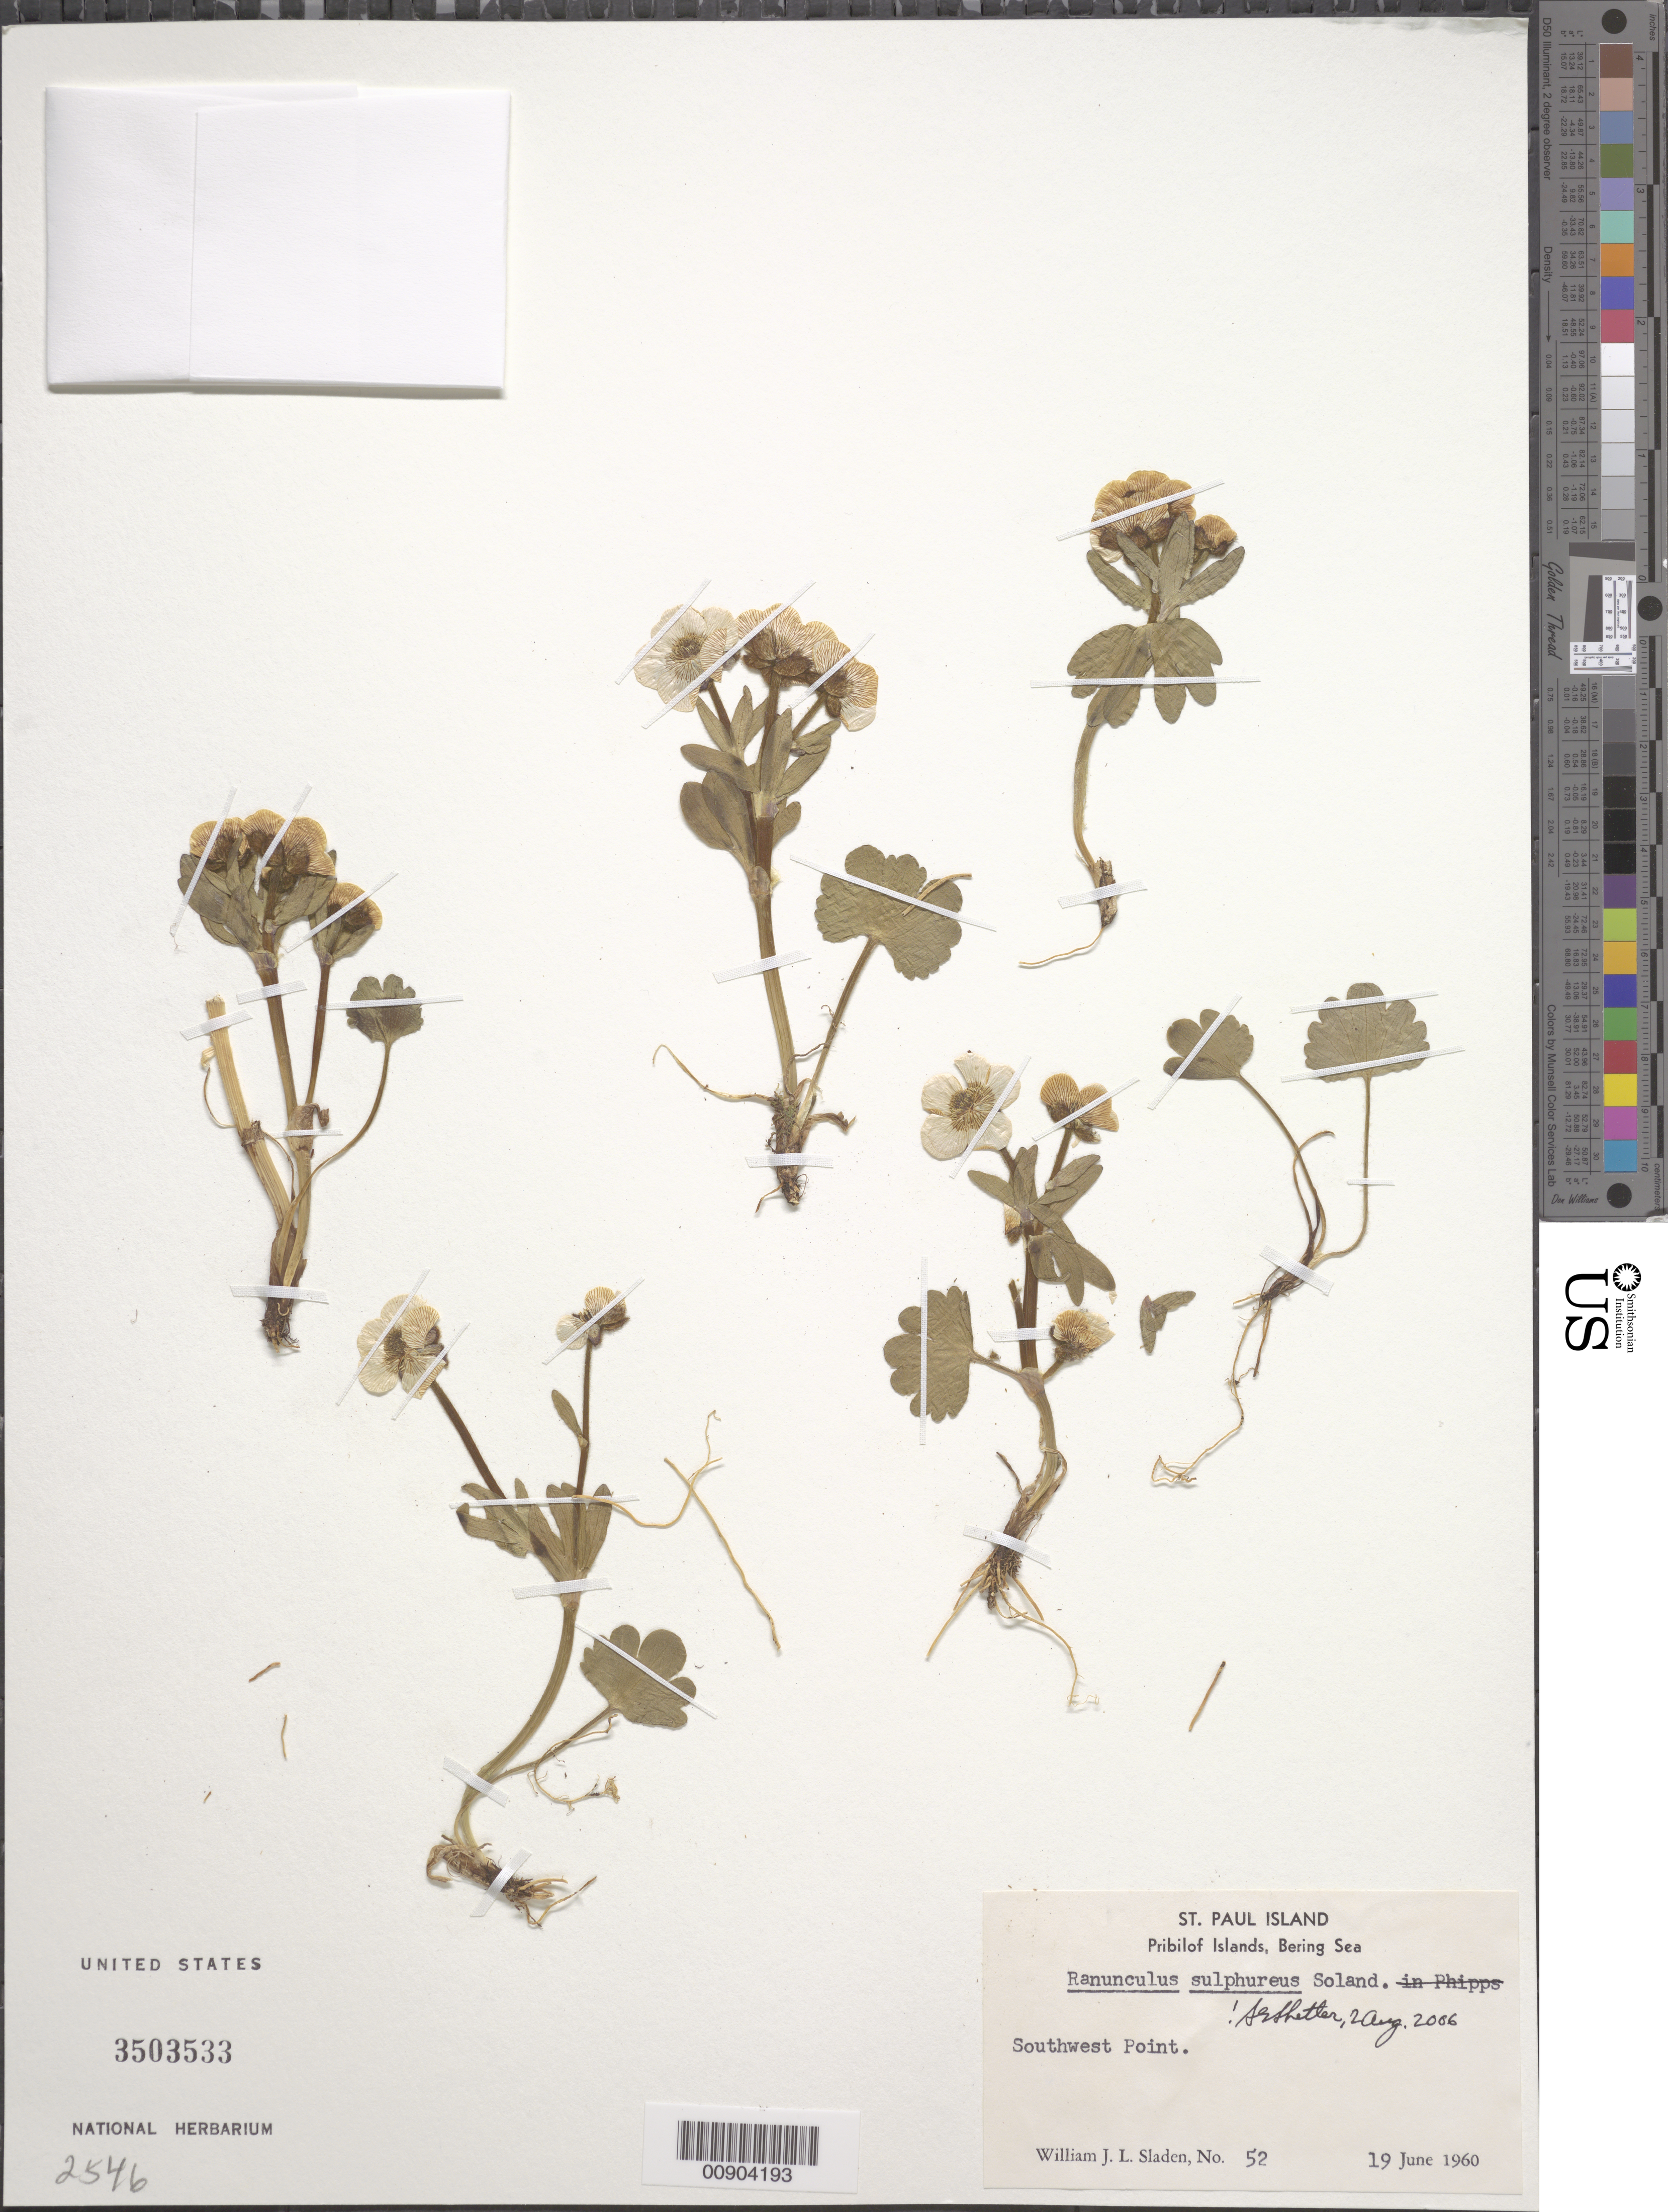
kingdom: Plantae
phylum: Tracheophyta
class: Magnoliopsida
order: Ranunculales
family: Ranunculaceae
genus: Ranunculus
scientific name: Ranunculus sulphureus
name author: Sol.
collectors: W. Sladen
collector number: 52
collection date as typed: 19 Jun 1960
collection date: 1960-06-19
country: United States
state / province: Alaska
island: St. Paul Island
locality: Southwest Point., Bering Sea, Pribilof Islands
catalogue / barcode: US 3503533